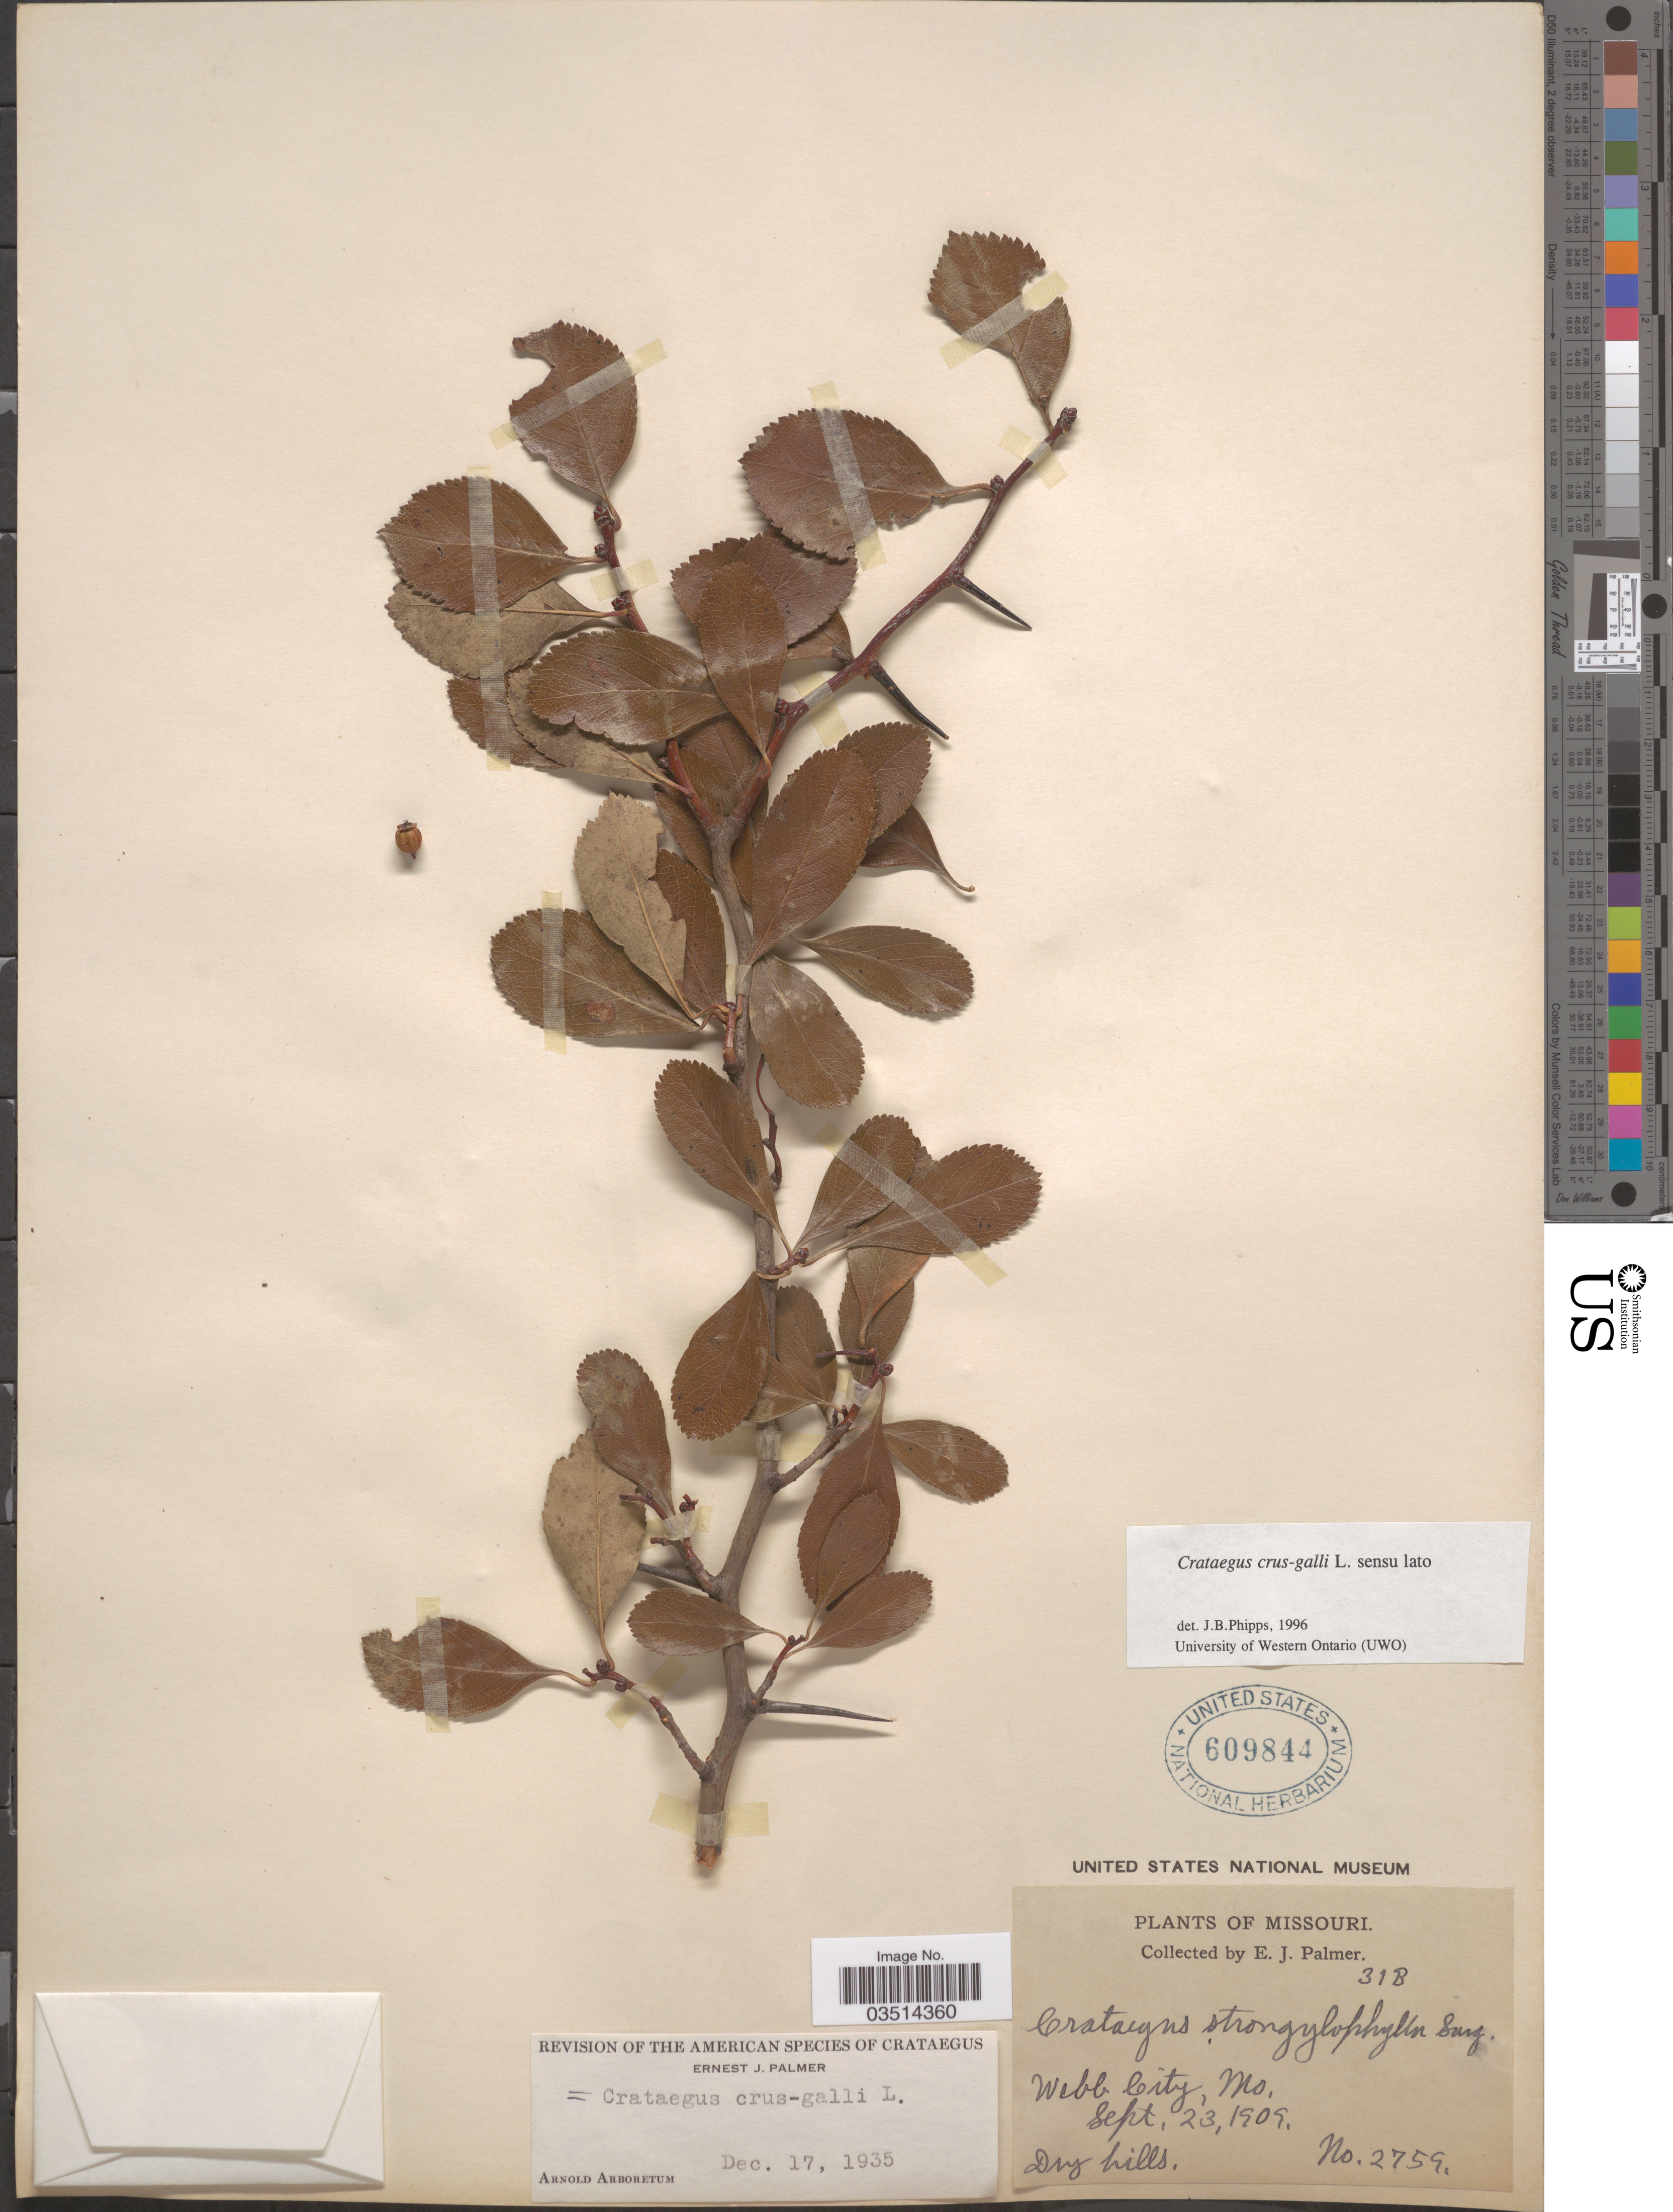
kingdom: Plantae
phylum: Tracheophyta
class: Magnoliopsida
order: Rosales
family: Rosaceae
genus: Crataegus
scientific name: Crataegus crus-galli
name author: L.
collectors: E. J. Palmer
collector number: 2759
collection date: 1909-09-23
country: United States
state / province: Missouri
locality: Webb City.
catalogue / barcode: US 609844